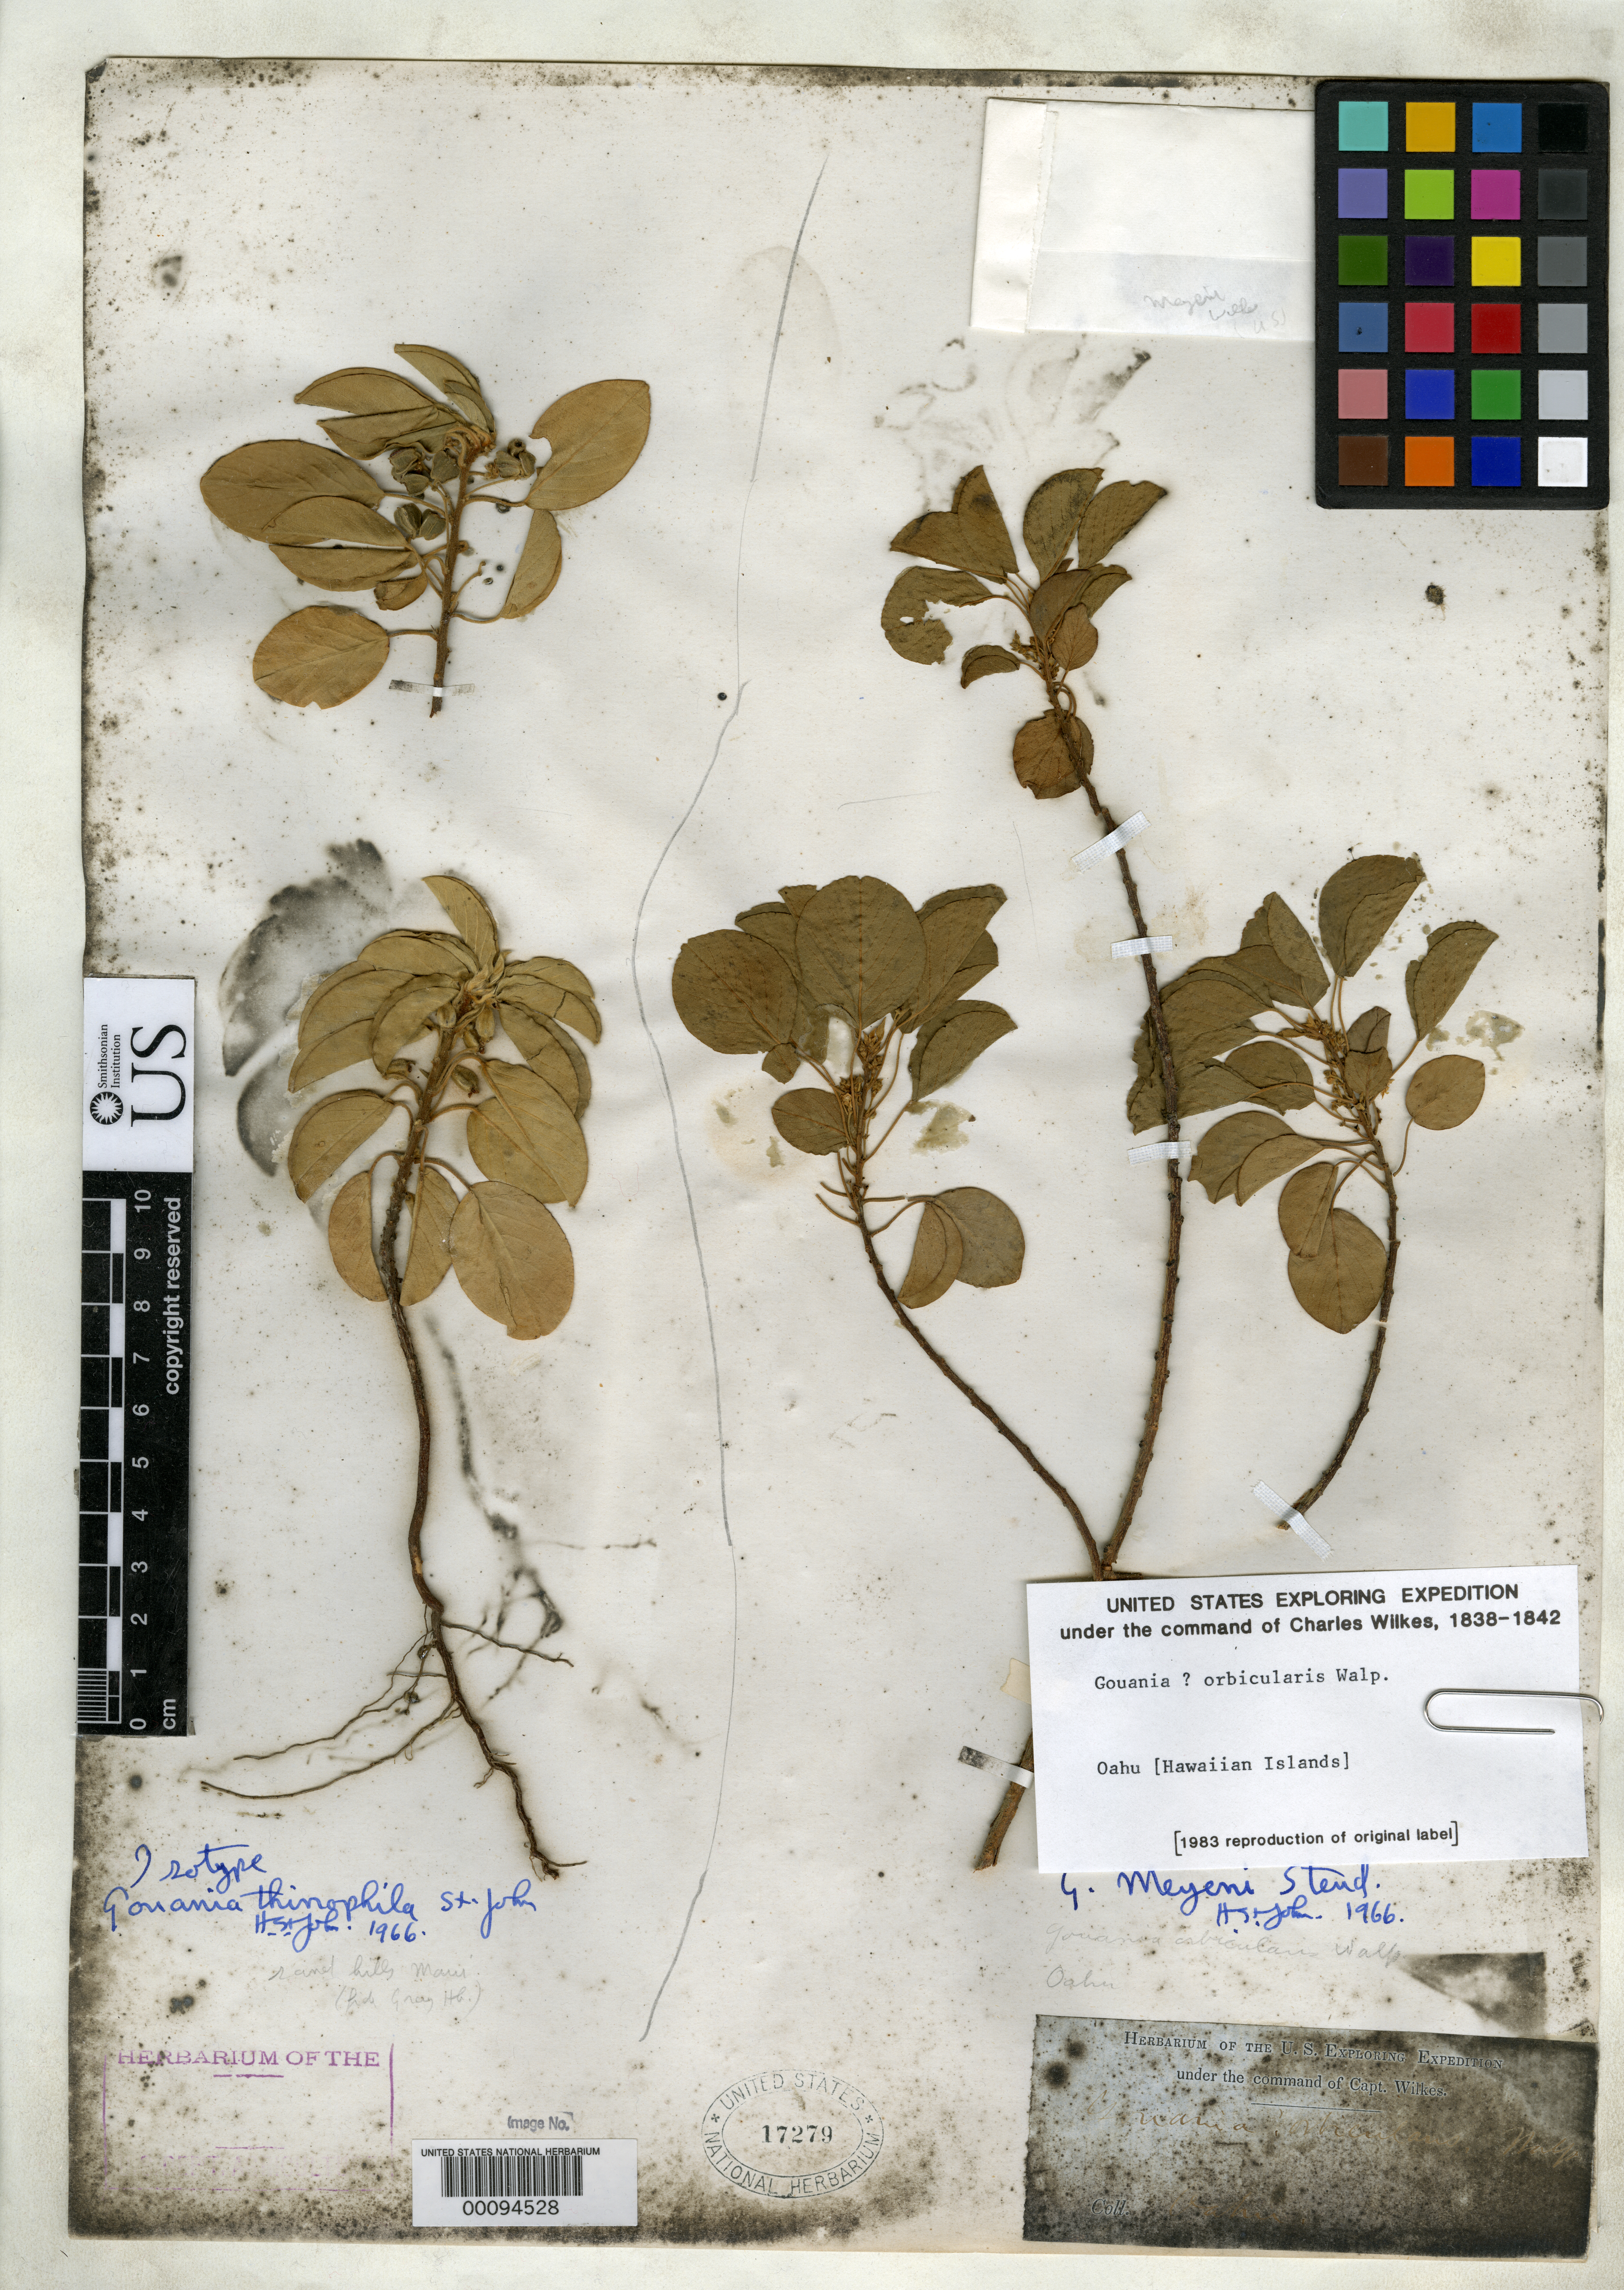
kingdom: Plantae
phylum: Tracheophyta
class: Magnoliopsida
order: Rosales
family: Rhamnaceae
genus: Gouania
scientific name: Gouania thinophila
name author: H. St. John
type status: Isotype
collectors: Wilkes Explor. Exped.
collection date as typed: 1838 to -- --- 1842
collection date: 1838/1842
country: United States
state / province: Hawaii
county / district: Maui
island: Maui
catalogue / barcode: US 17279